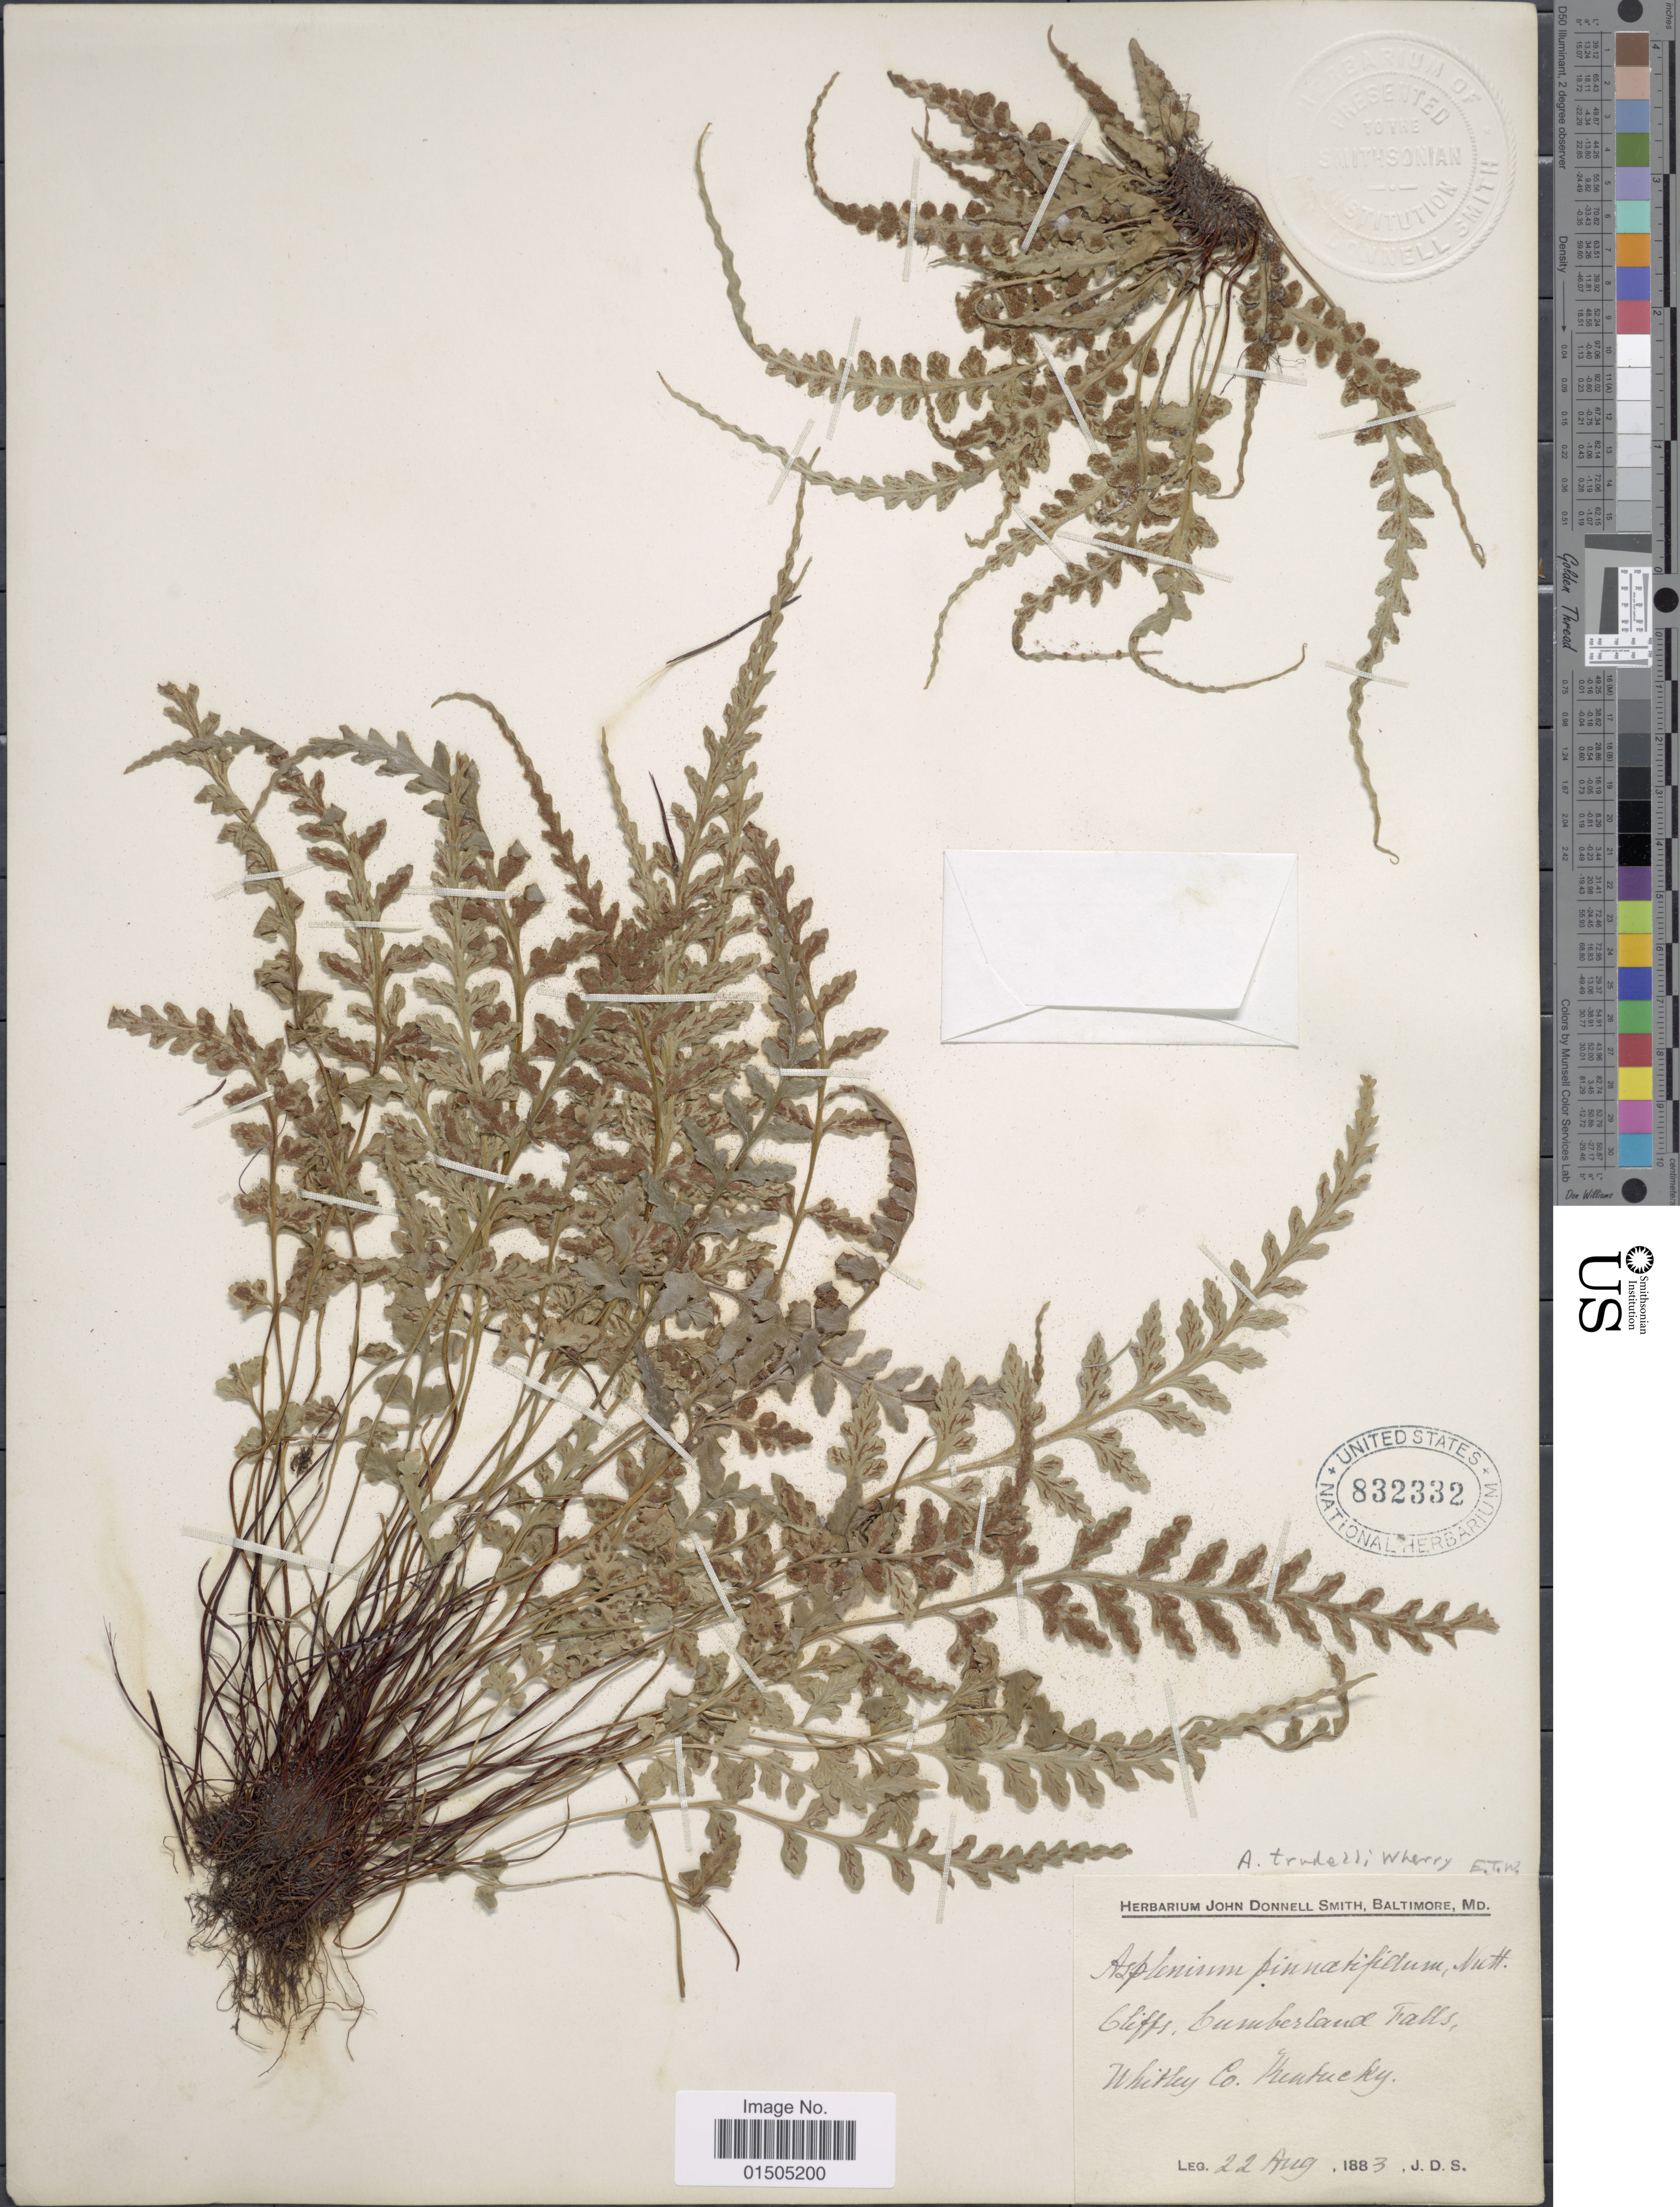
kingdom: Plantae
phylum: Tracheophyta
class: Polypodiopsida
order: Polypodiales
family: Aspleniaceae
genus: Asplenium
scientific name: Asplenium x trudellii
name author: Wherry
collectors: J. Donnell Smith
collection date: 1883-08-22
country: United States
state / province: Kentucky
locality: Cliffs, Cumberland Falls, Whitley Co.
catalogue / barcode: US 832332